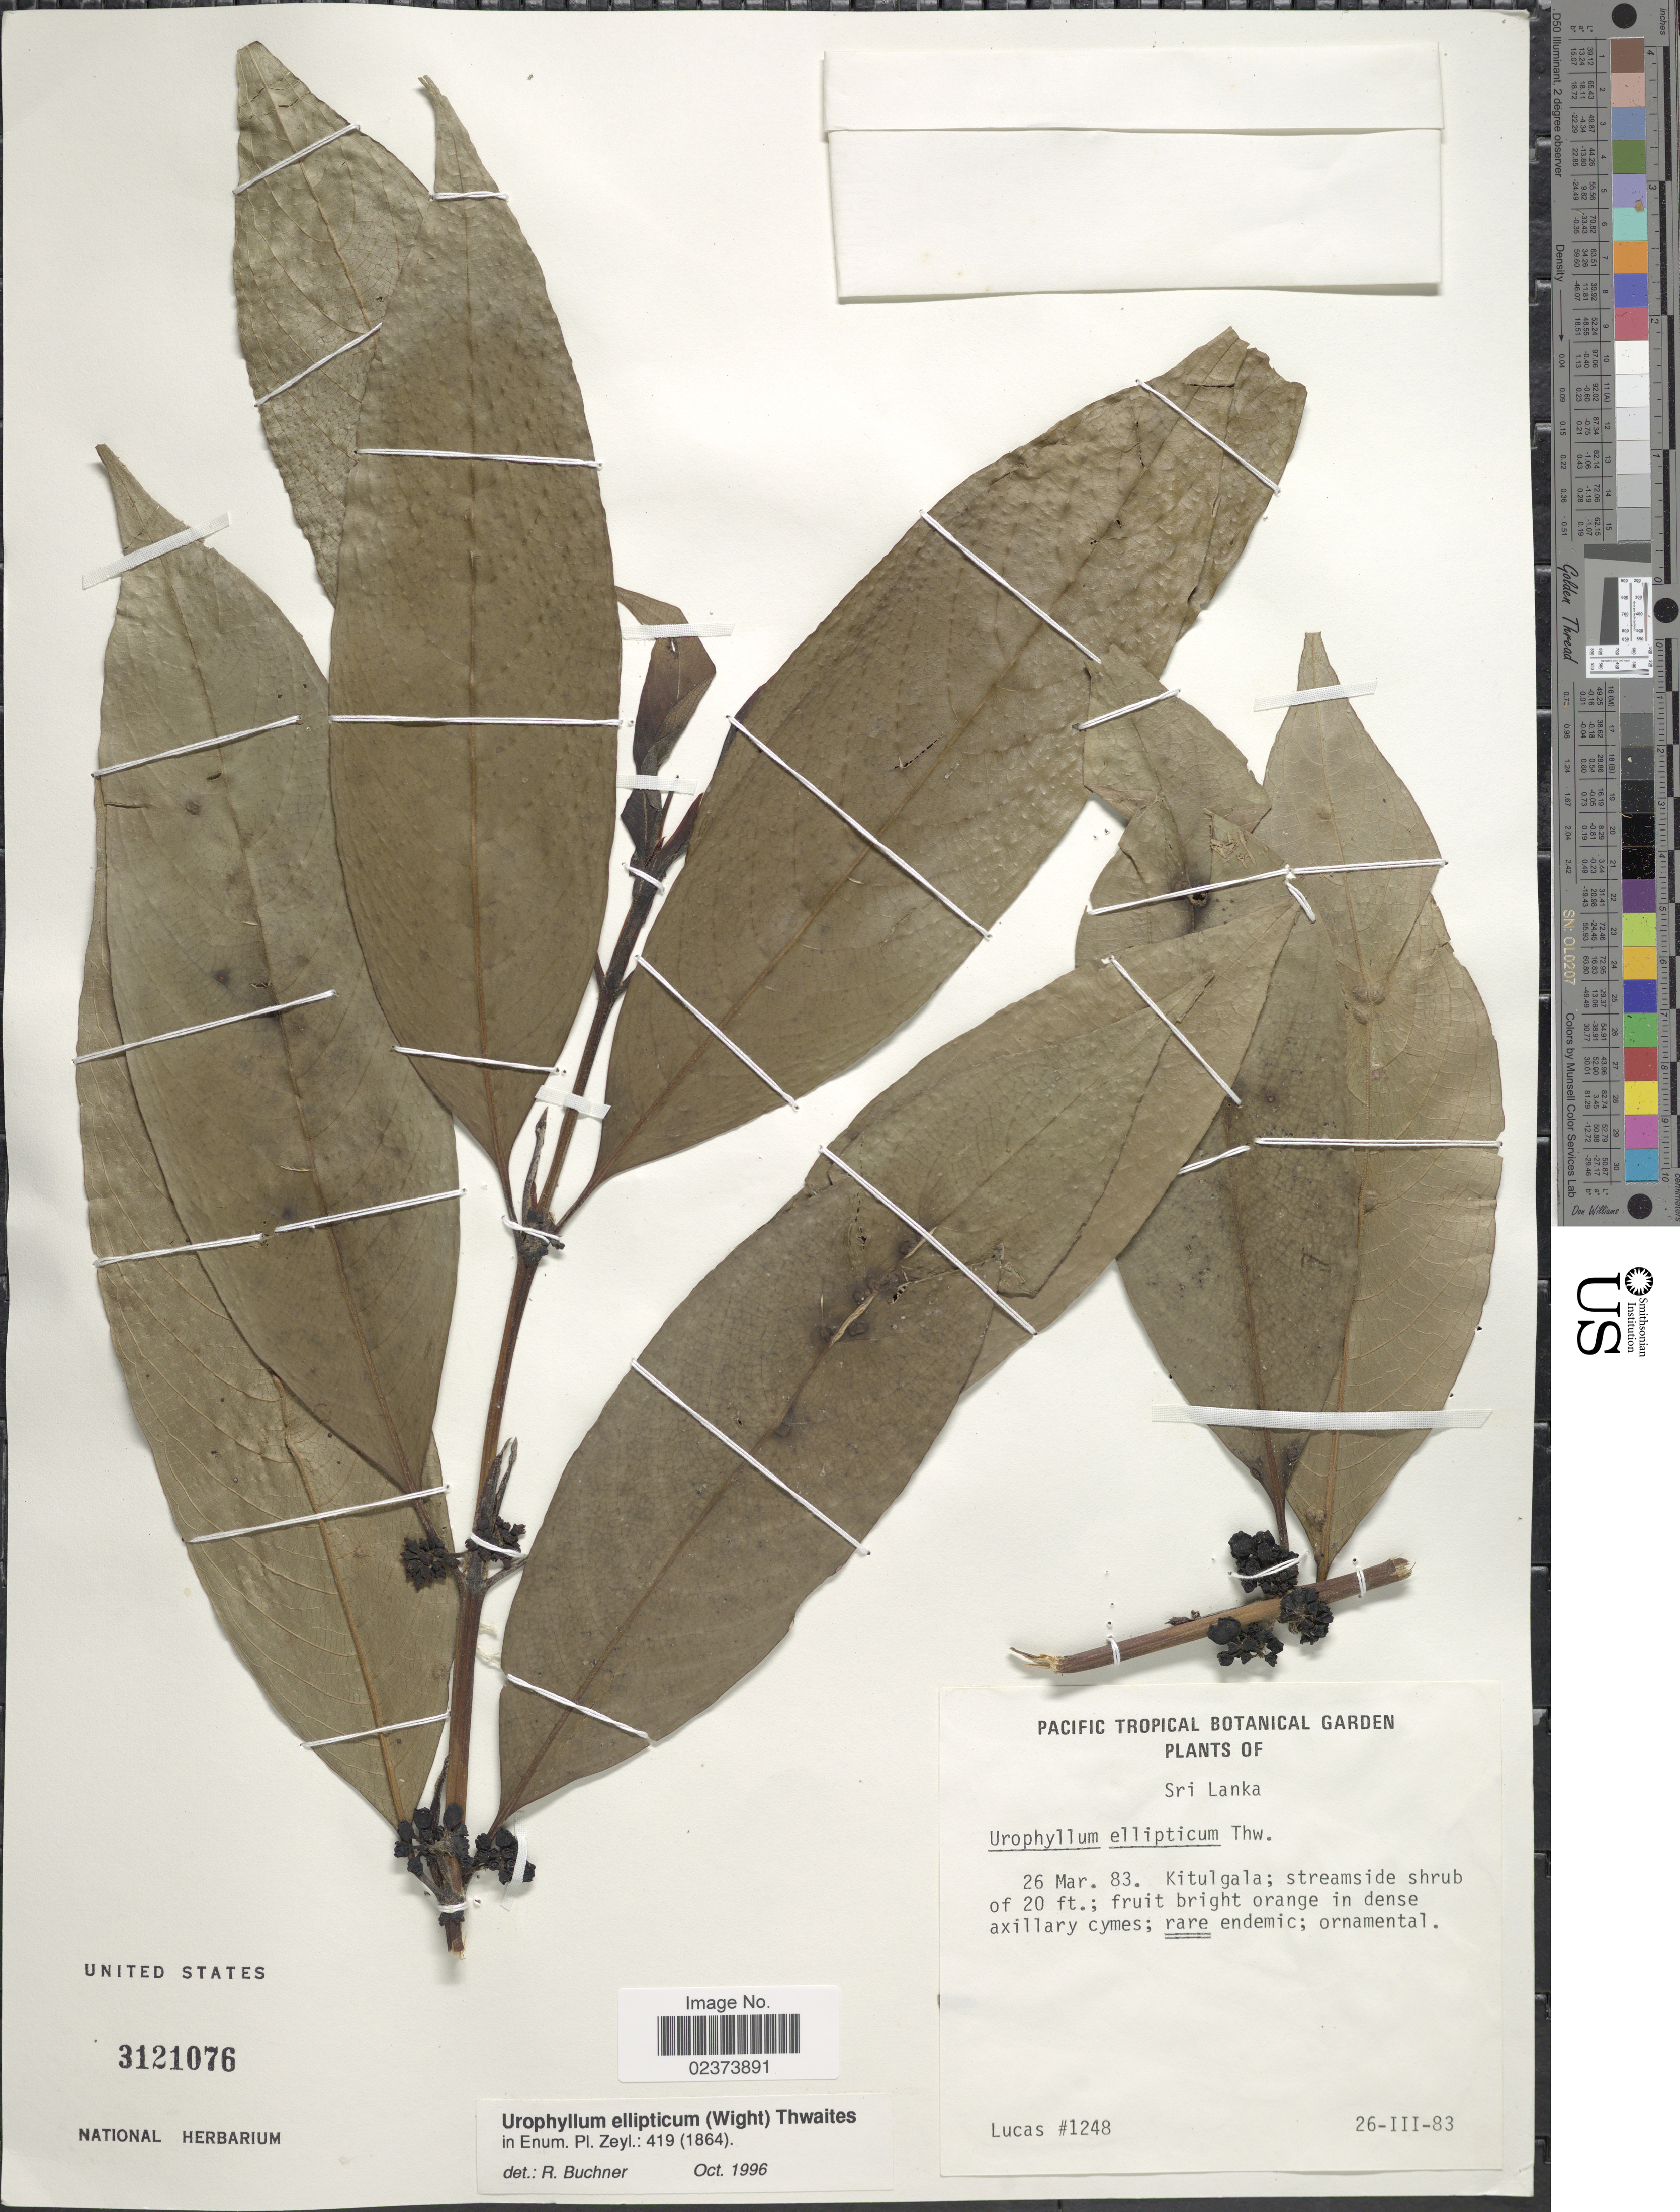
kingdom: Plantae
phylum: Tracheophyta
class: Magnoliopsida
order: Gentianales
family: Rubiaceae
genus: Urophyllum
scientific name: Urophyllum ellipticum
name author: (Wight) Thwaites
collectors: Lucas, --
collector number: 1248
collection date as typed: Transcribed d/m/y: 26/3/83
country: Sri Lanka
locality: Kitulgala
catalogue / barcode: US 3121076